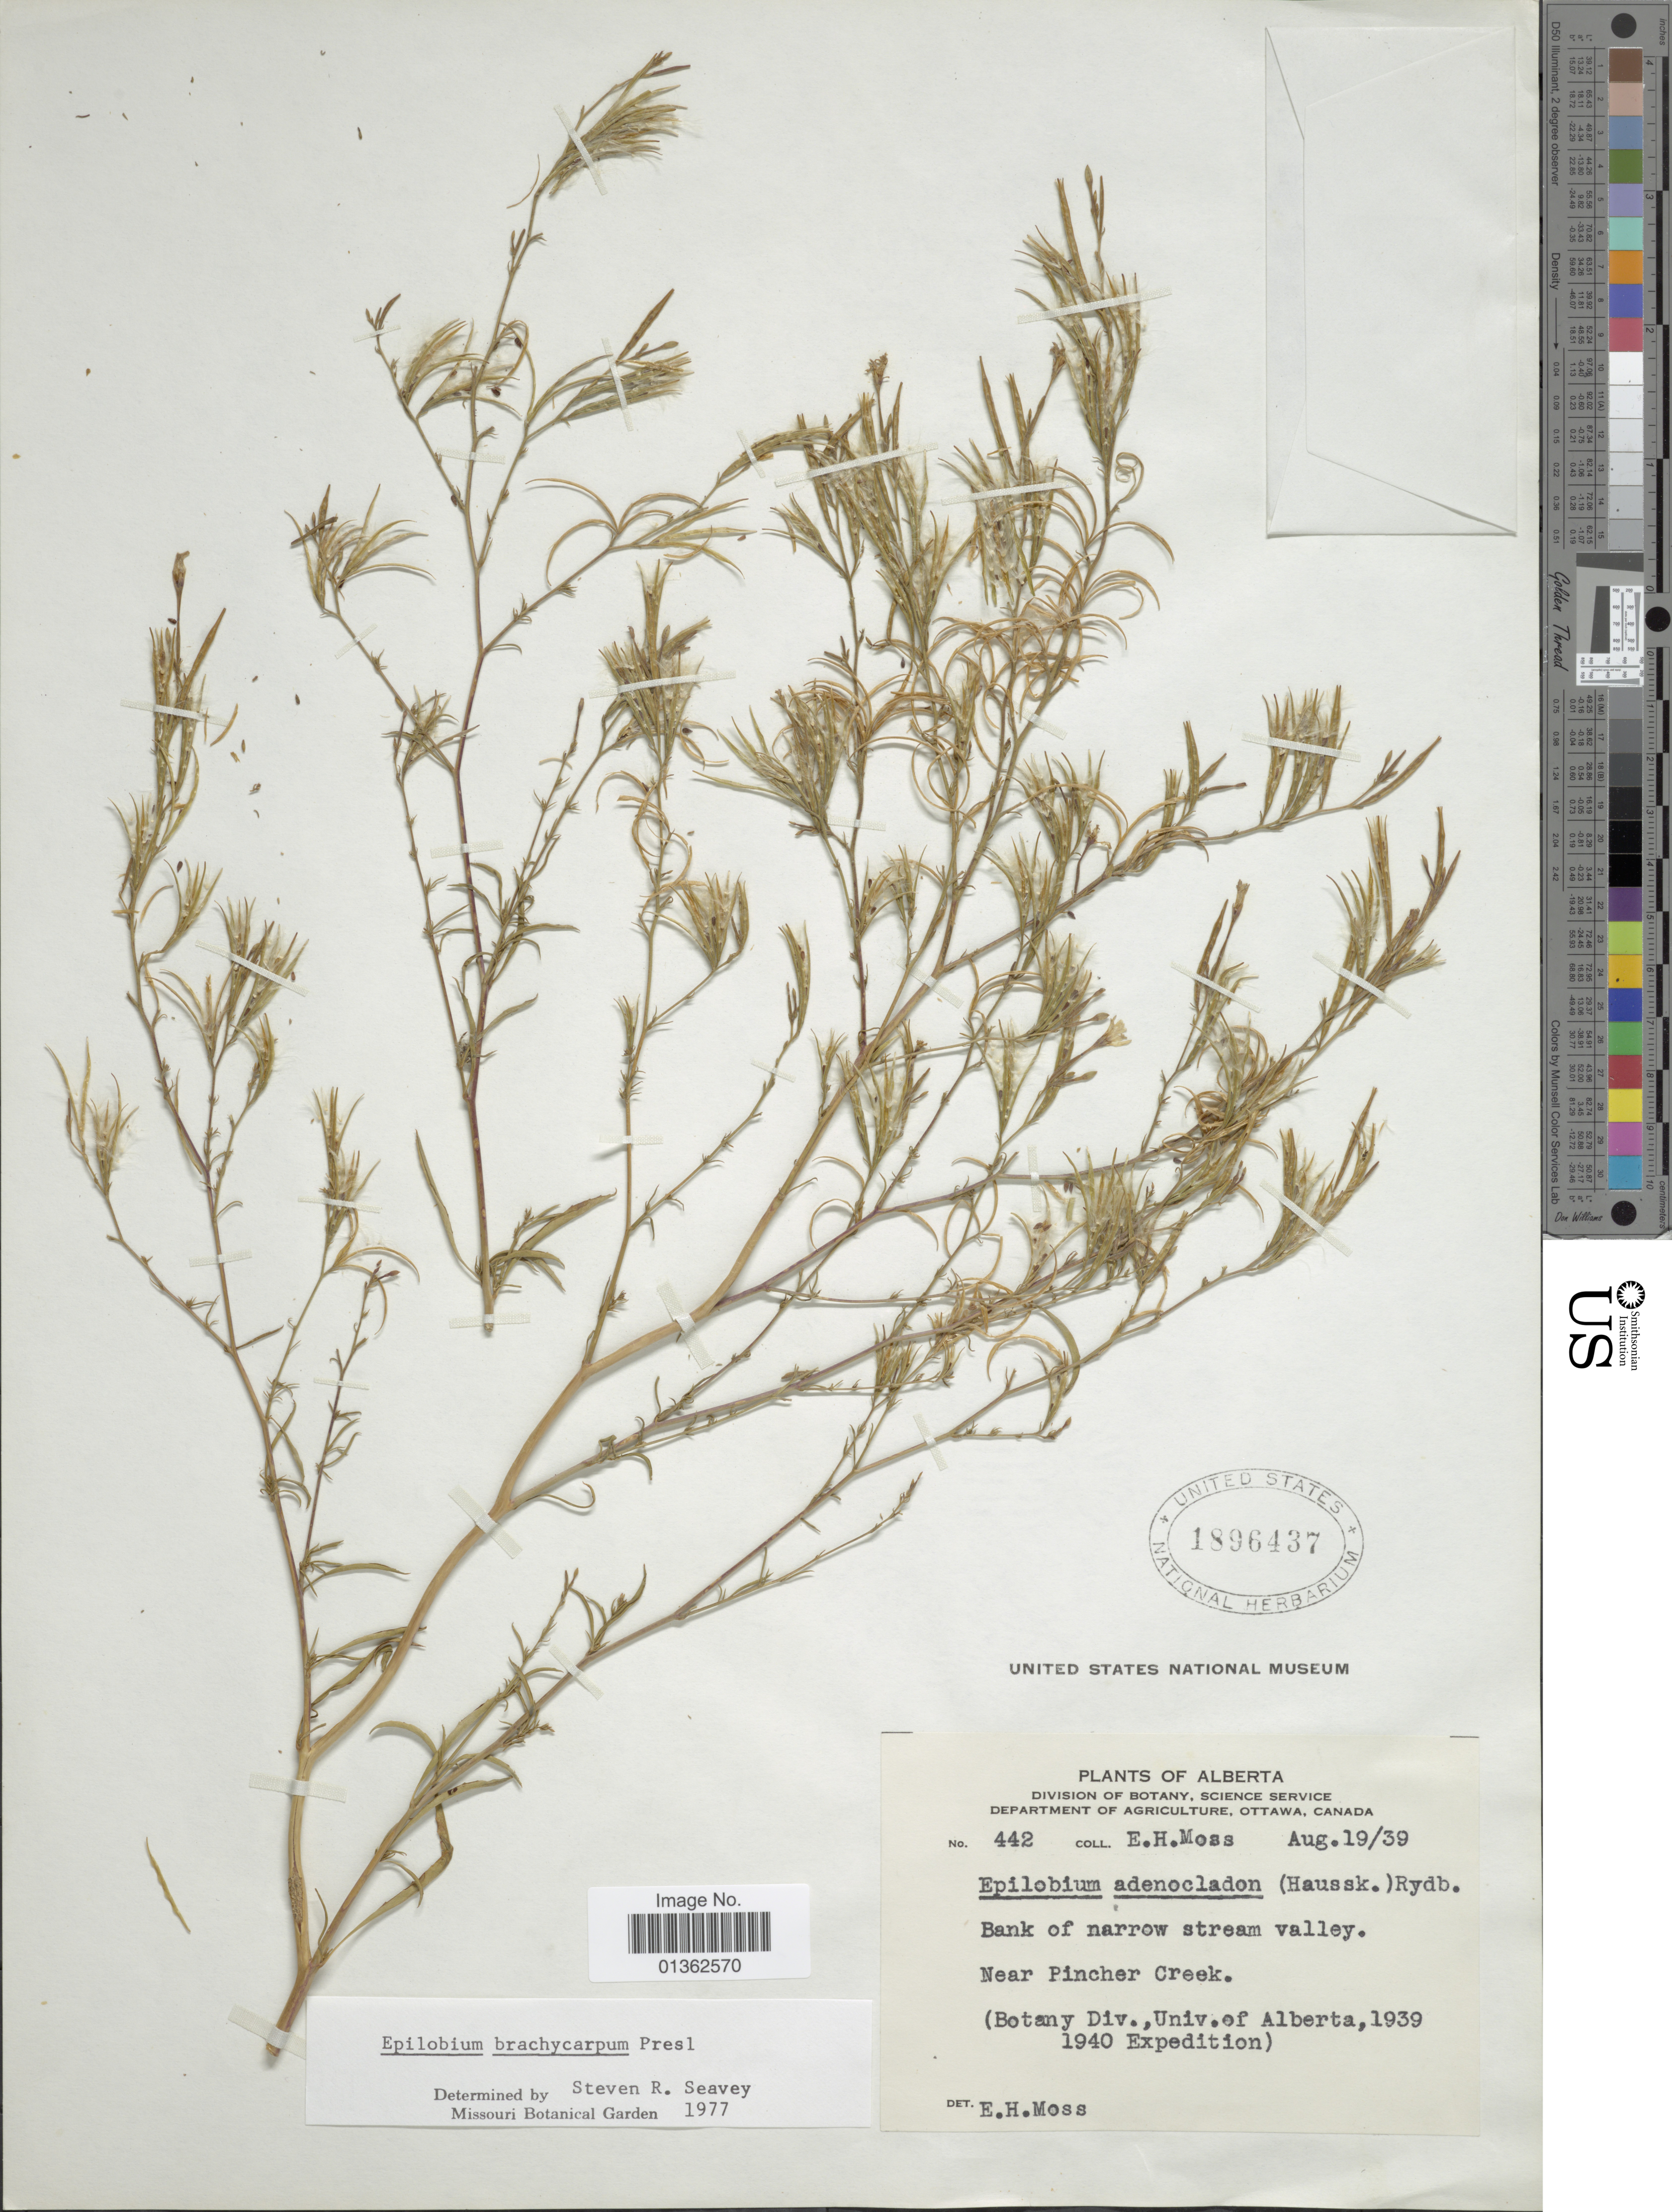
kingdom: Plantae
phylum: Tracheophyta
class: Magnoliopsida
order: Myrtales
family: Onagraceae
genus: Epilobium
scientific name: Epilobium brachycarpum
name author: C. Presl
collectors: E. Moss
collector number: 442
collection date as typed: Transcribed d/m/y: 19/8/39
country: Canada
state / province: Alberta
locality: Near Pincher Creek.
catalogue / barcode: US 1896437